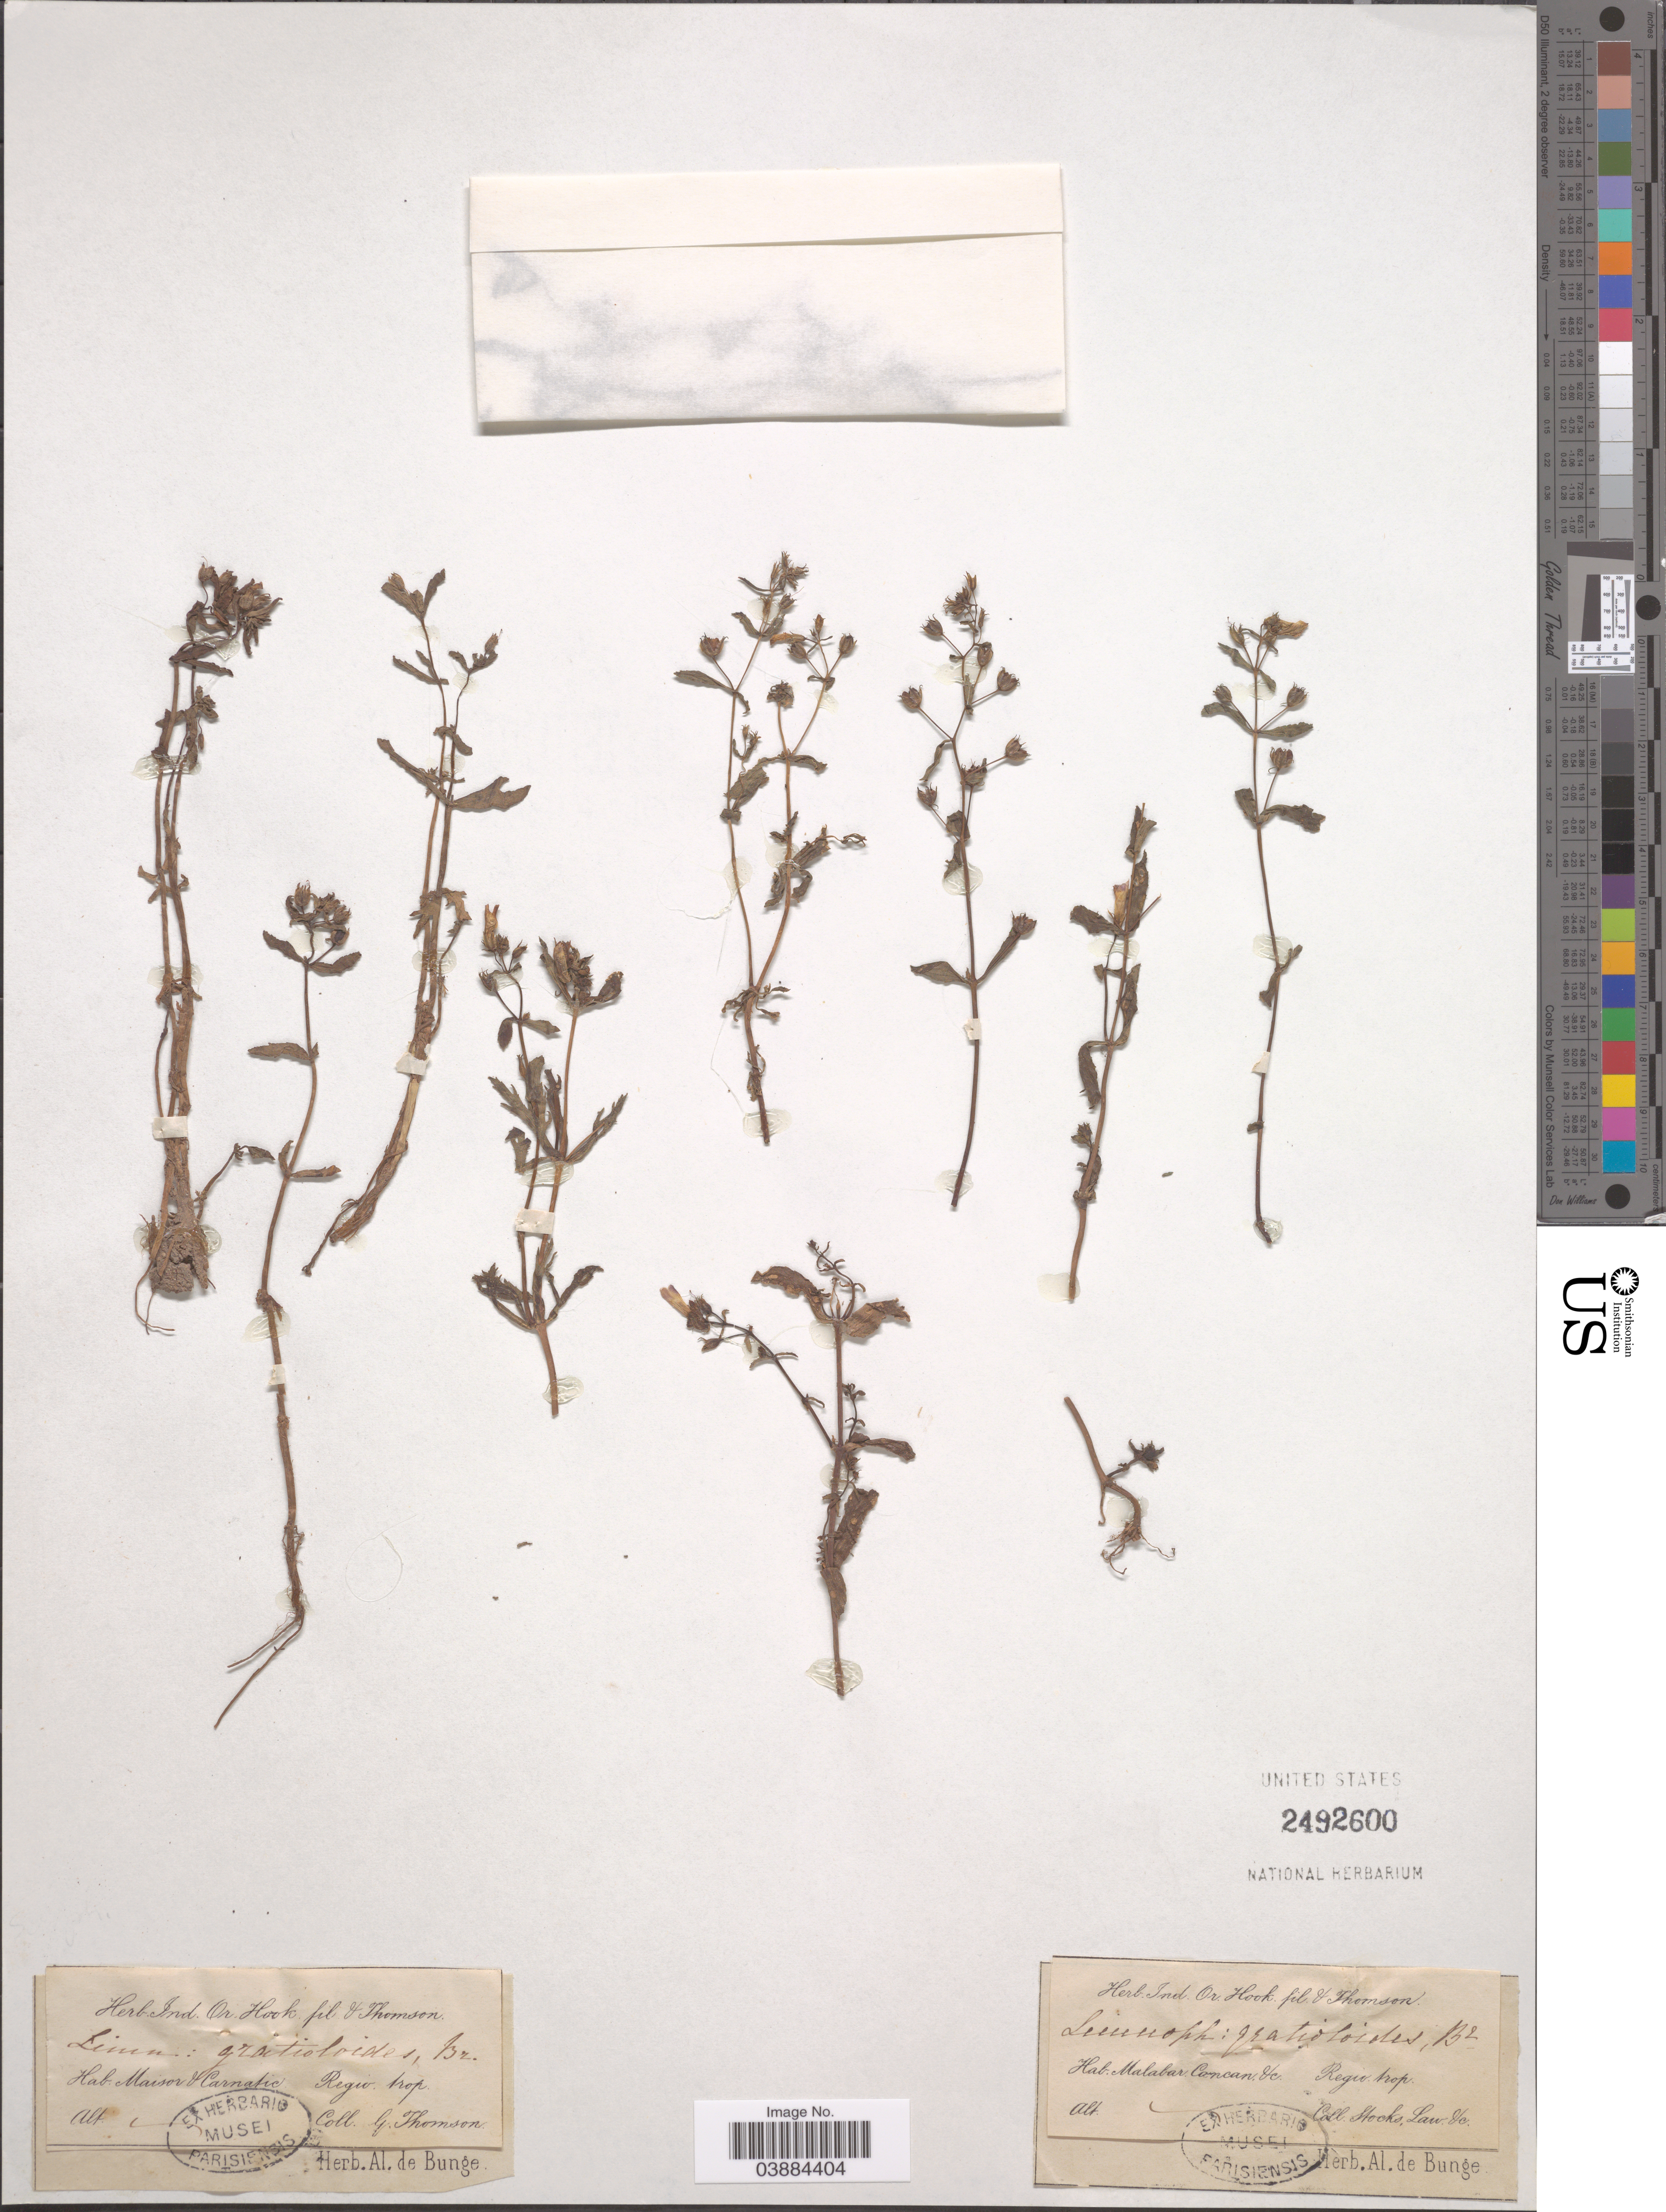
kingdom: Plantae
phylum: Tracheophyta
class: Magnoliopsida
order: Lamiales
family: Plantaginaceae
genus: Limnophila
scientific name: Limnophila indica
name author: (L.) Druce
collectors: J. Stocks & J. Law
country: India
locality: Malabar Concan, &c. Regio: trop.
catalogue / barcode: US 2492600